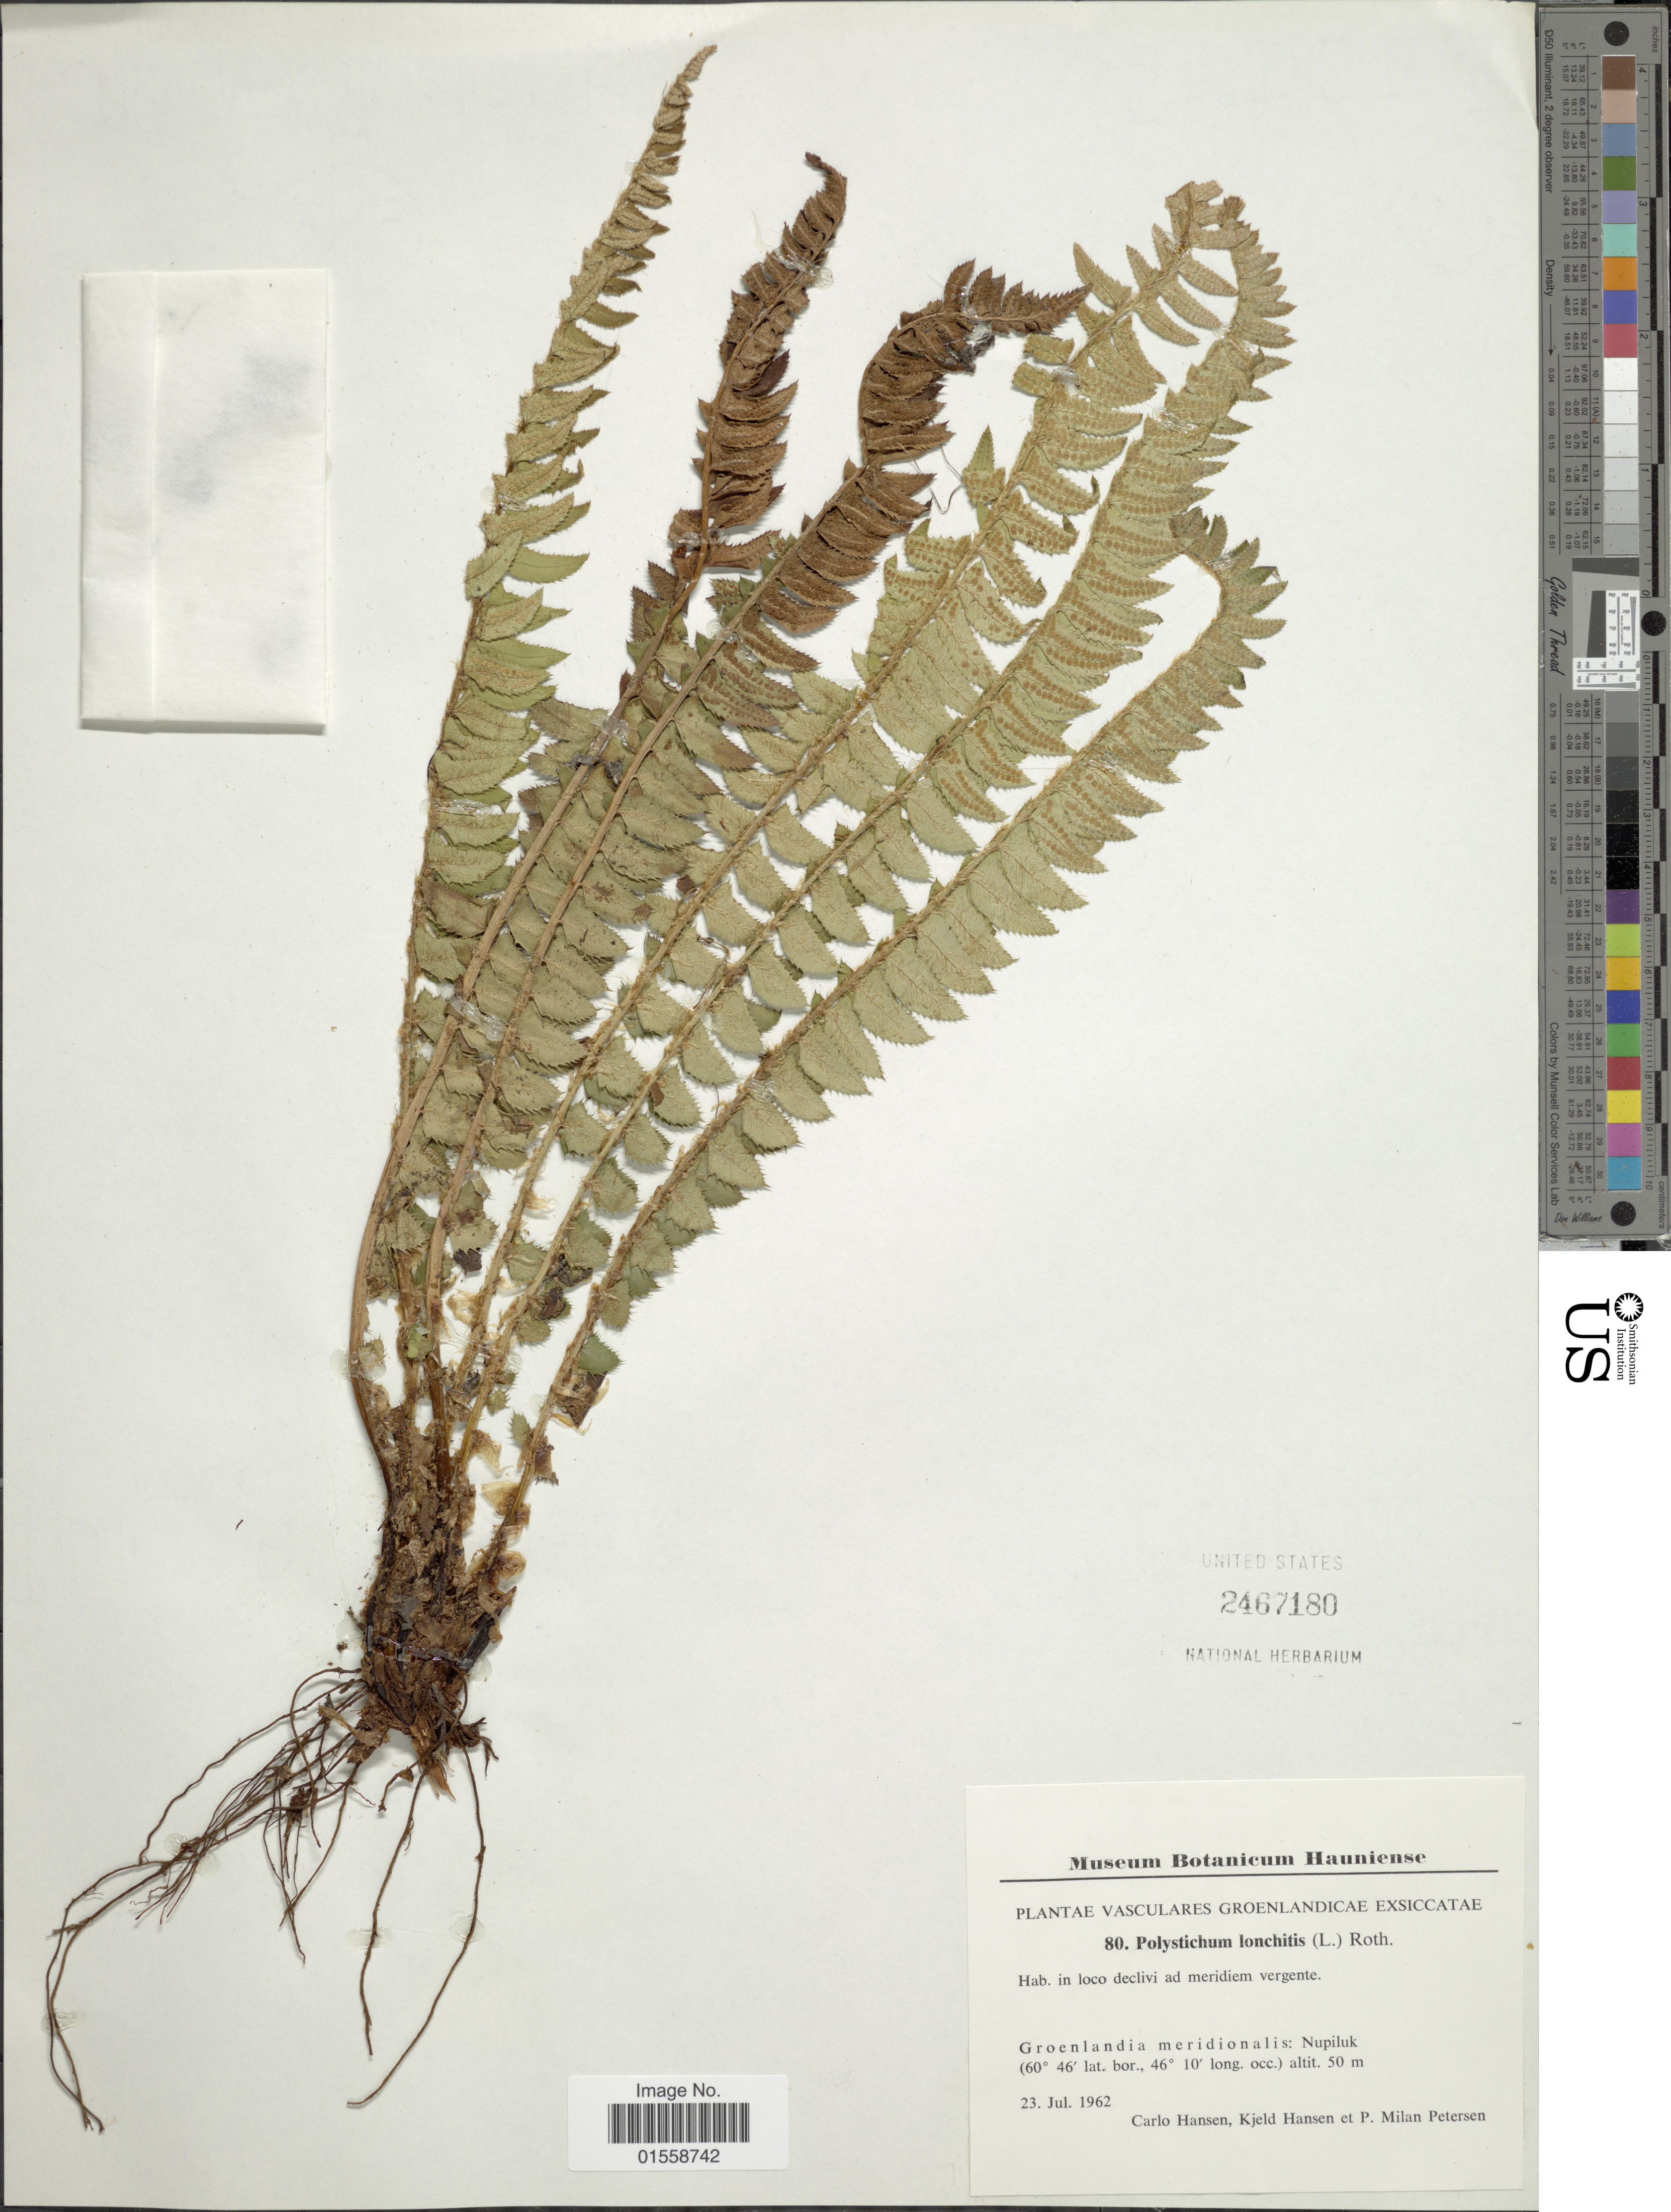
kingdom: Plantae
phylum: Tracheophyta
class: Polypodiopsida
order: Polypodiales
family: Dryopteridaceae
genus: Polystichum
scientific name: Polystichum lonchitis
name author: (Roth) L.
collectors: C. Hansen, K. Hansen & P. M. Peterson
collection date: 1962-07-23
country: Greenland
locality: Groenlandia meridionalis: Nupiluk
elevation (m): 50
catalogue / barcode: US 2467180